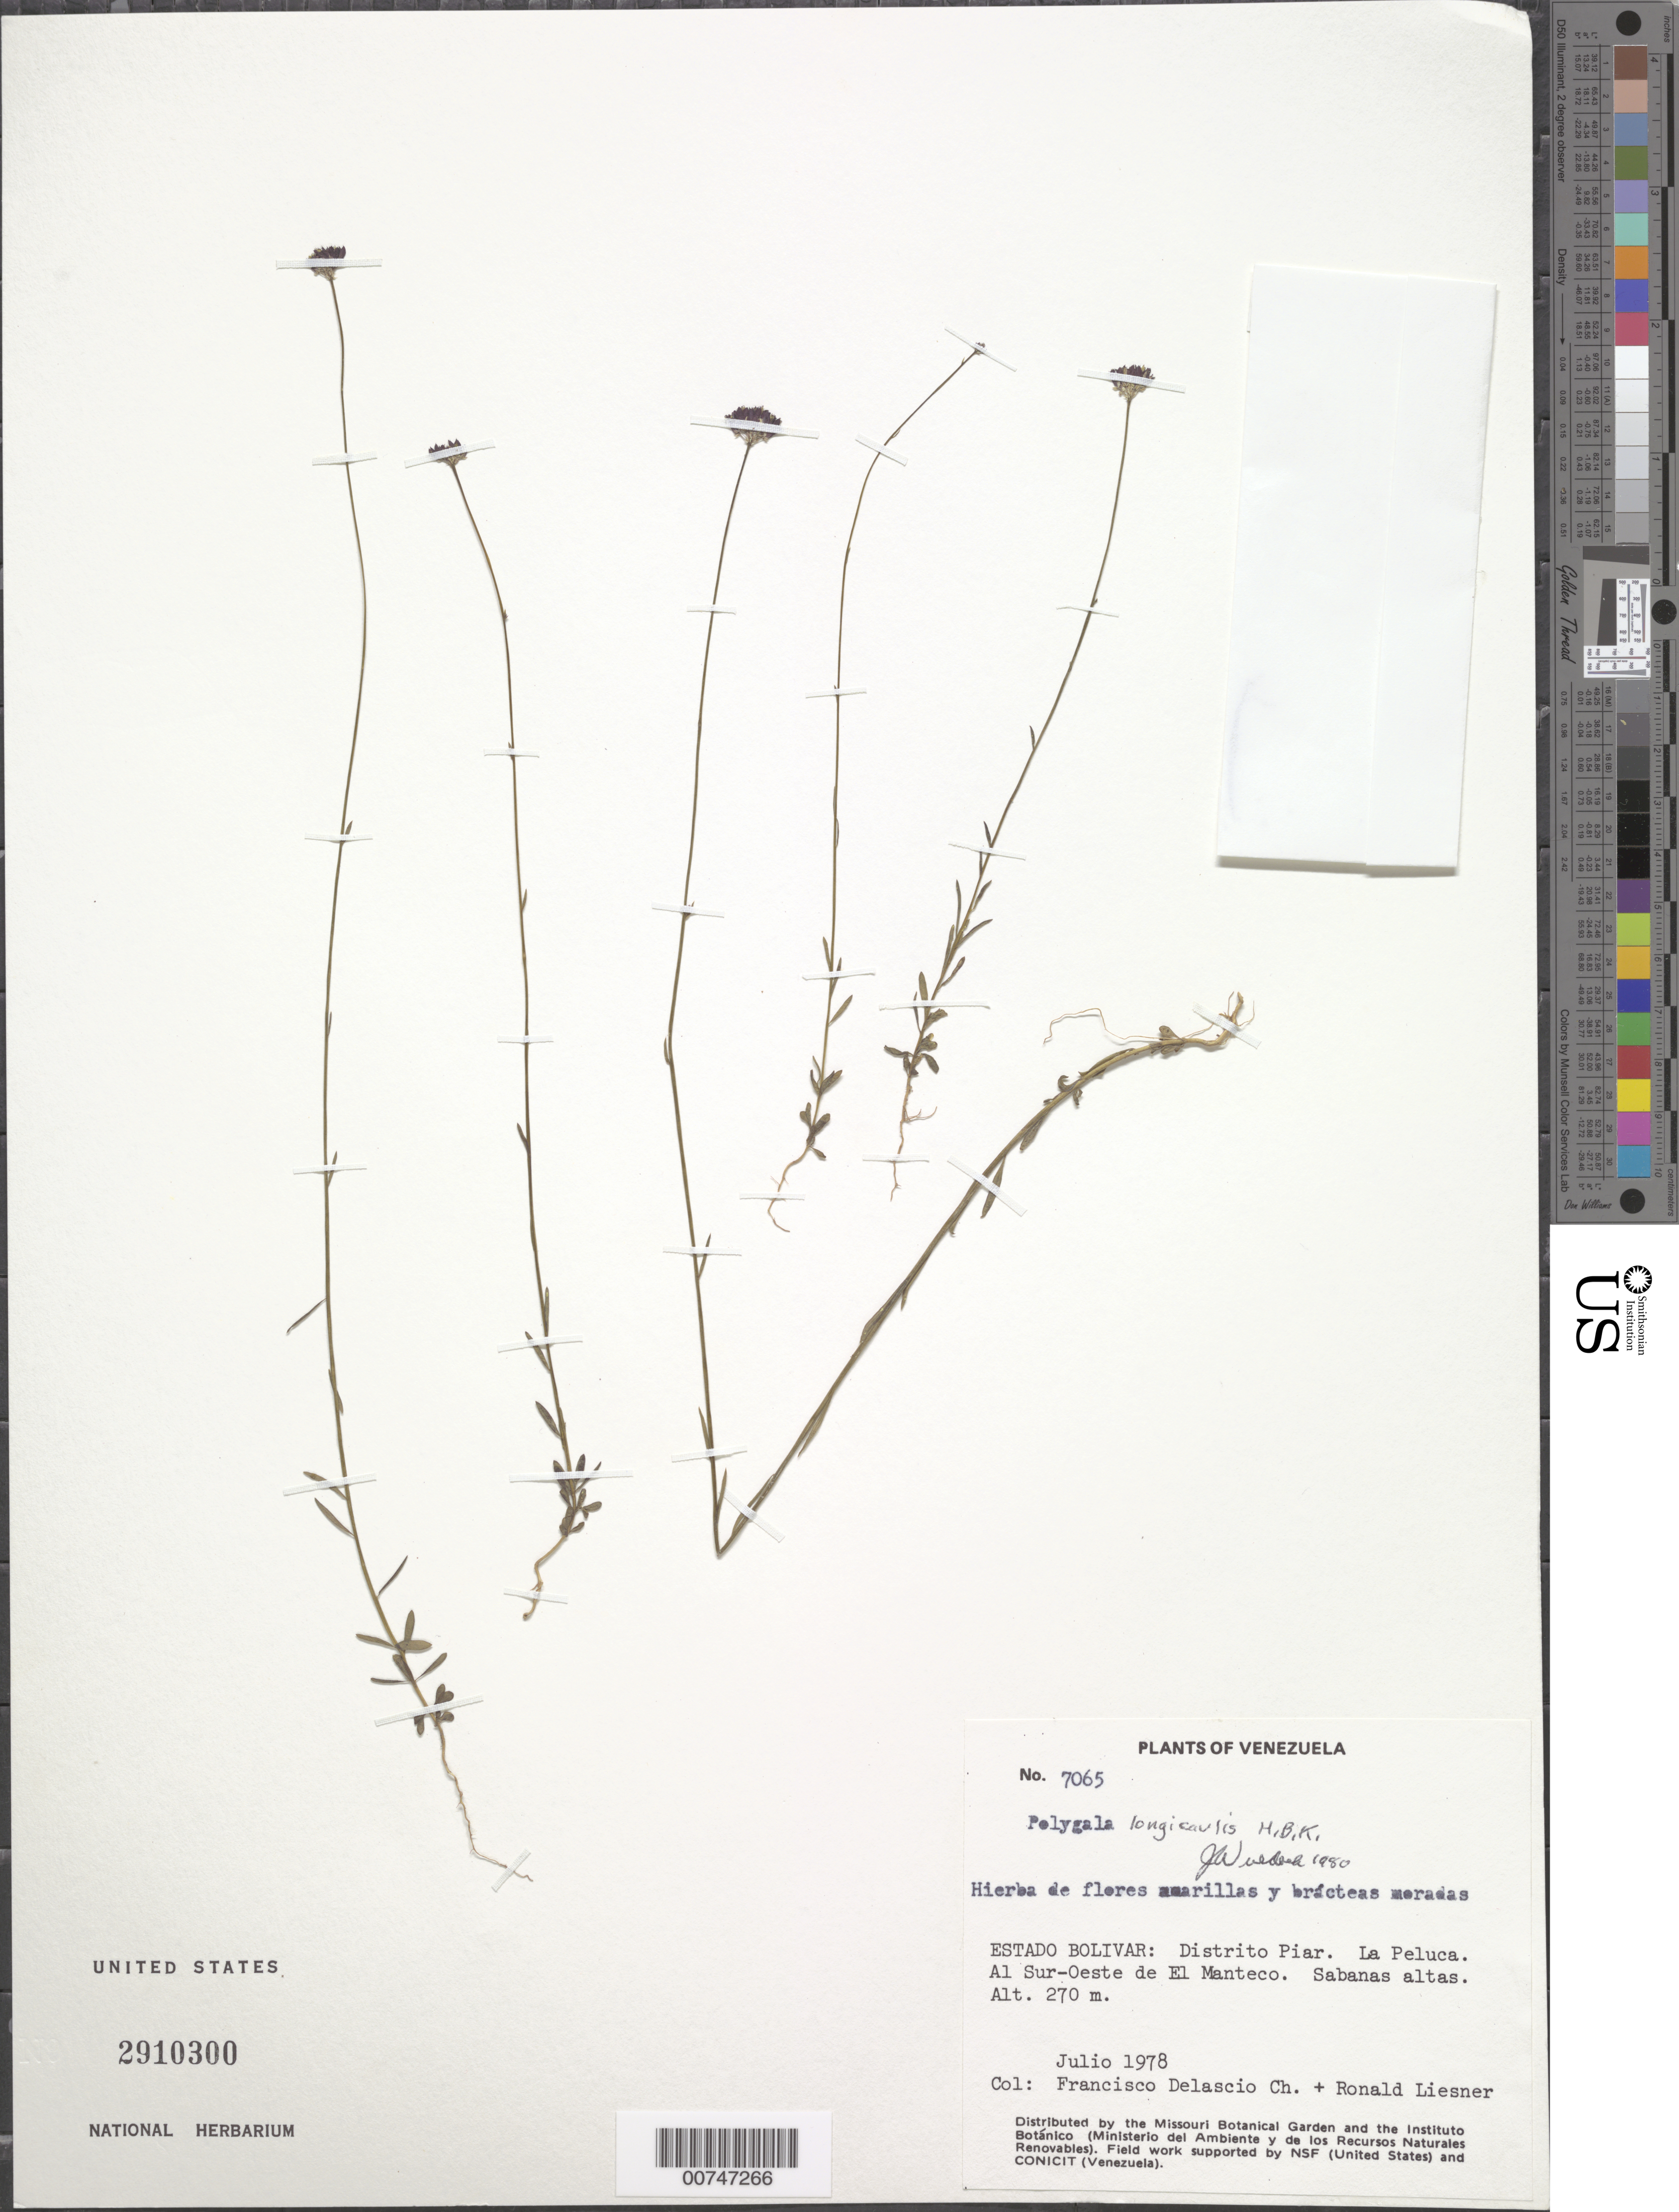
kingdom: Plantae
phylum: Tracheophyta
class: Magnoliopsida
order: Fabales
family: Polygalaceae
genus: Polygala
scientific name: Polygala longicaulis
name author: Kunth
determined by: Wurdack, John J., (US), US (UNITED STATES)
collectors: F. Delascio C. & R. L. Liesner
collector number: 7065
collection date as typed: Jul-78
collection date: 1978-07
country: Venezuela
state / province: Bolívar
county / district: Piar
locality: La Peluca, al SO de El Manteco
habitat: High savanna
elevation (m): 270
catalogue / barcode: US 2910300